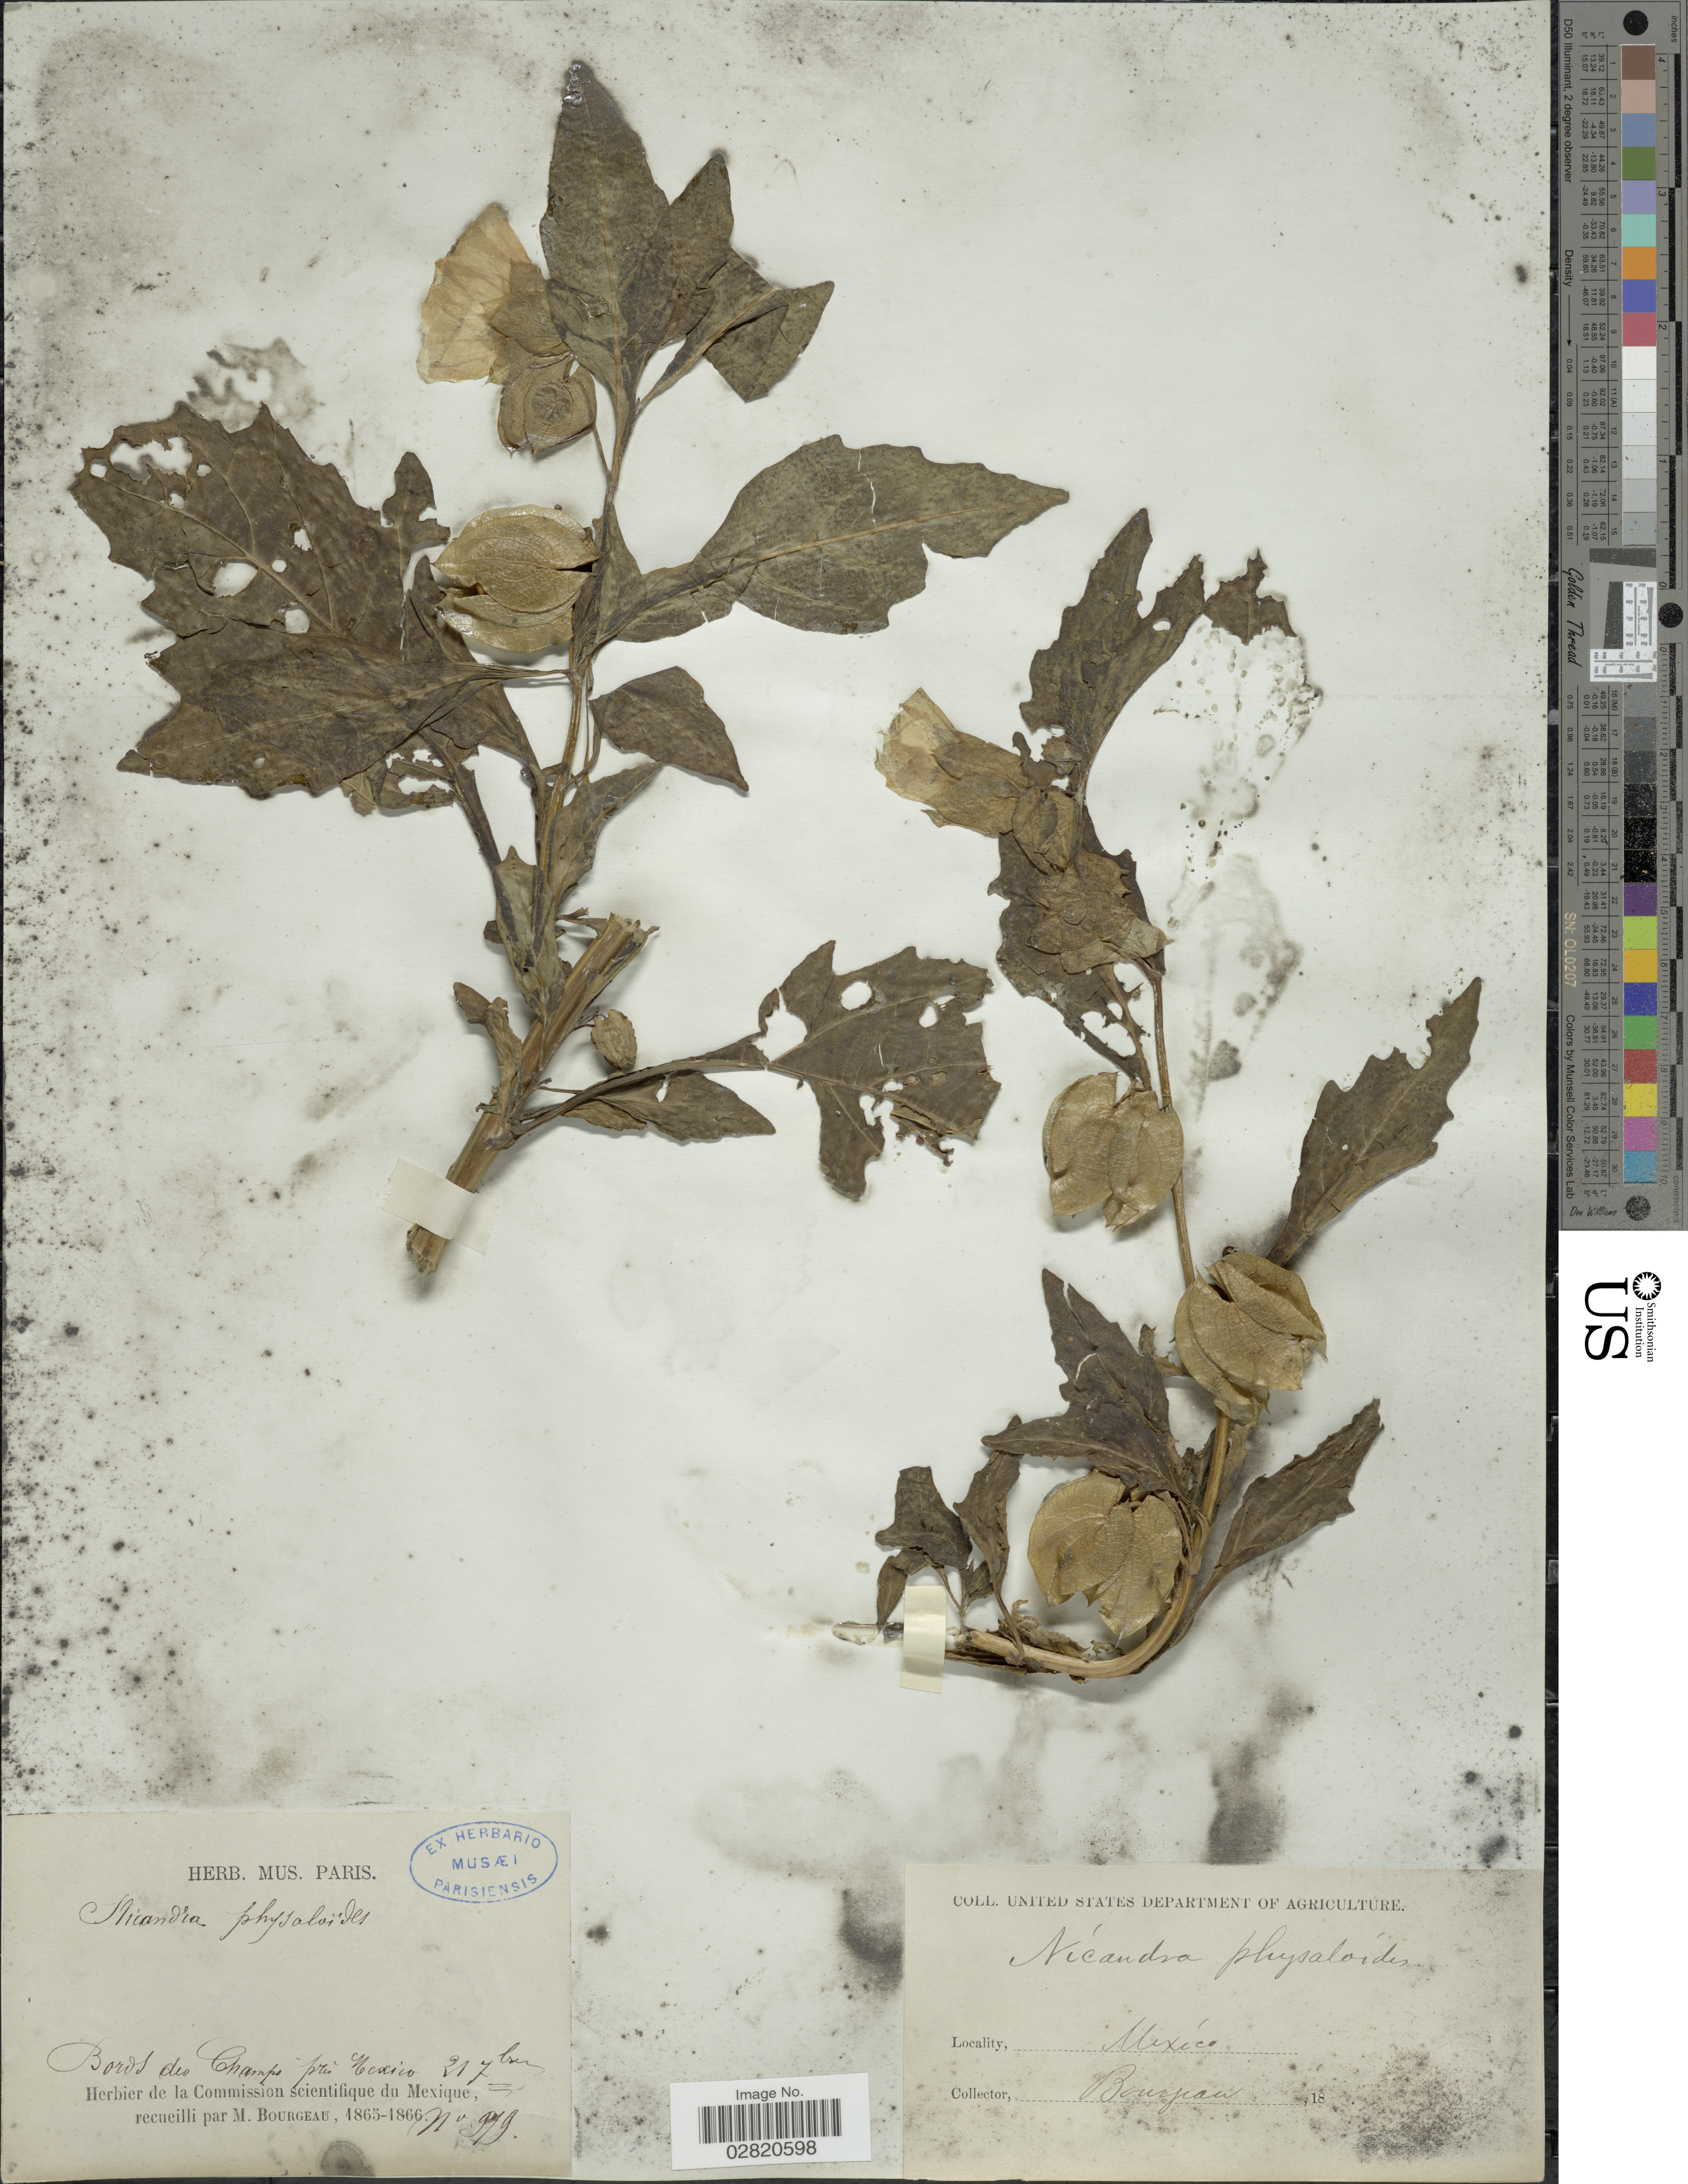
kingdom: Plantae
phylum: Tracheophyta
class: Magnoliopsida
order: Solanales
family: Solanaceae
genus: Nicandra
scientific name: Nicandra physalodes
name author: (L.) Gaertn.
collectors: M. Bourgeau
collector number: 919*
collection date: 1865-09-21/1866-09-21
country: Mexico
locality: Bords des Champs prés Mexico.